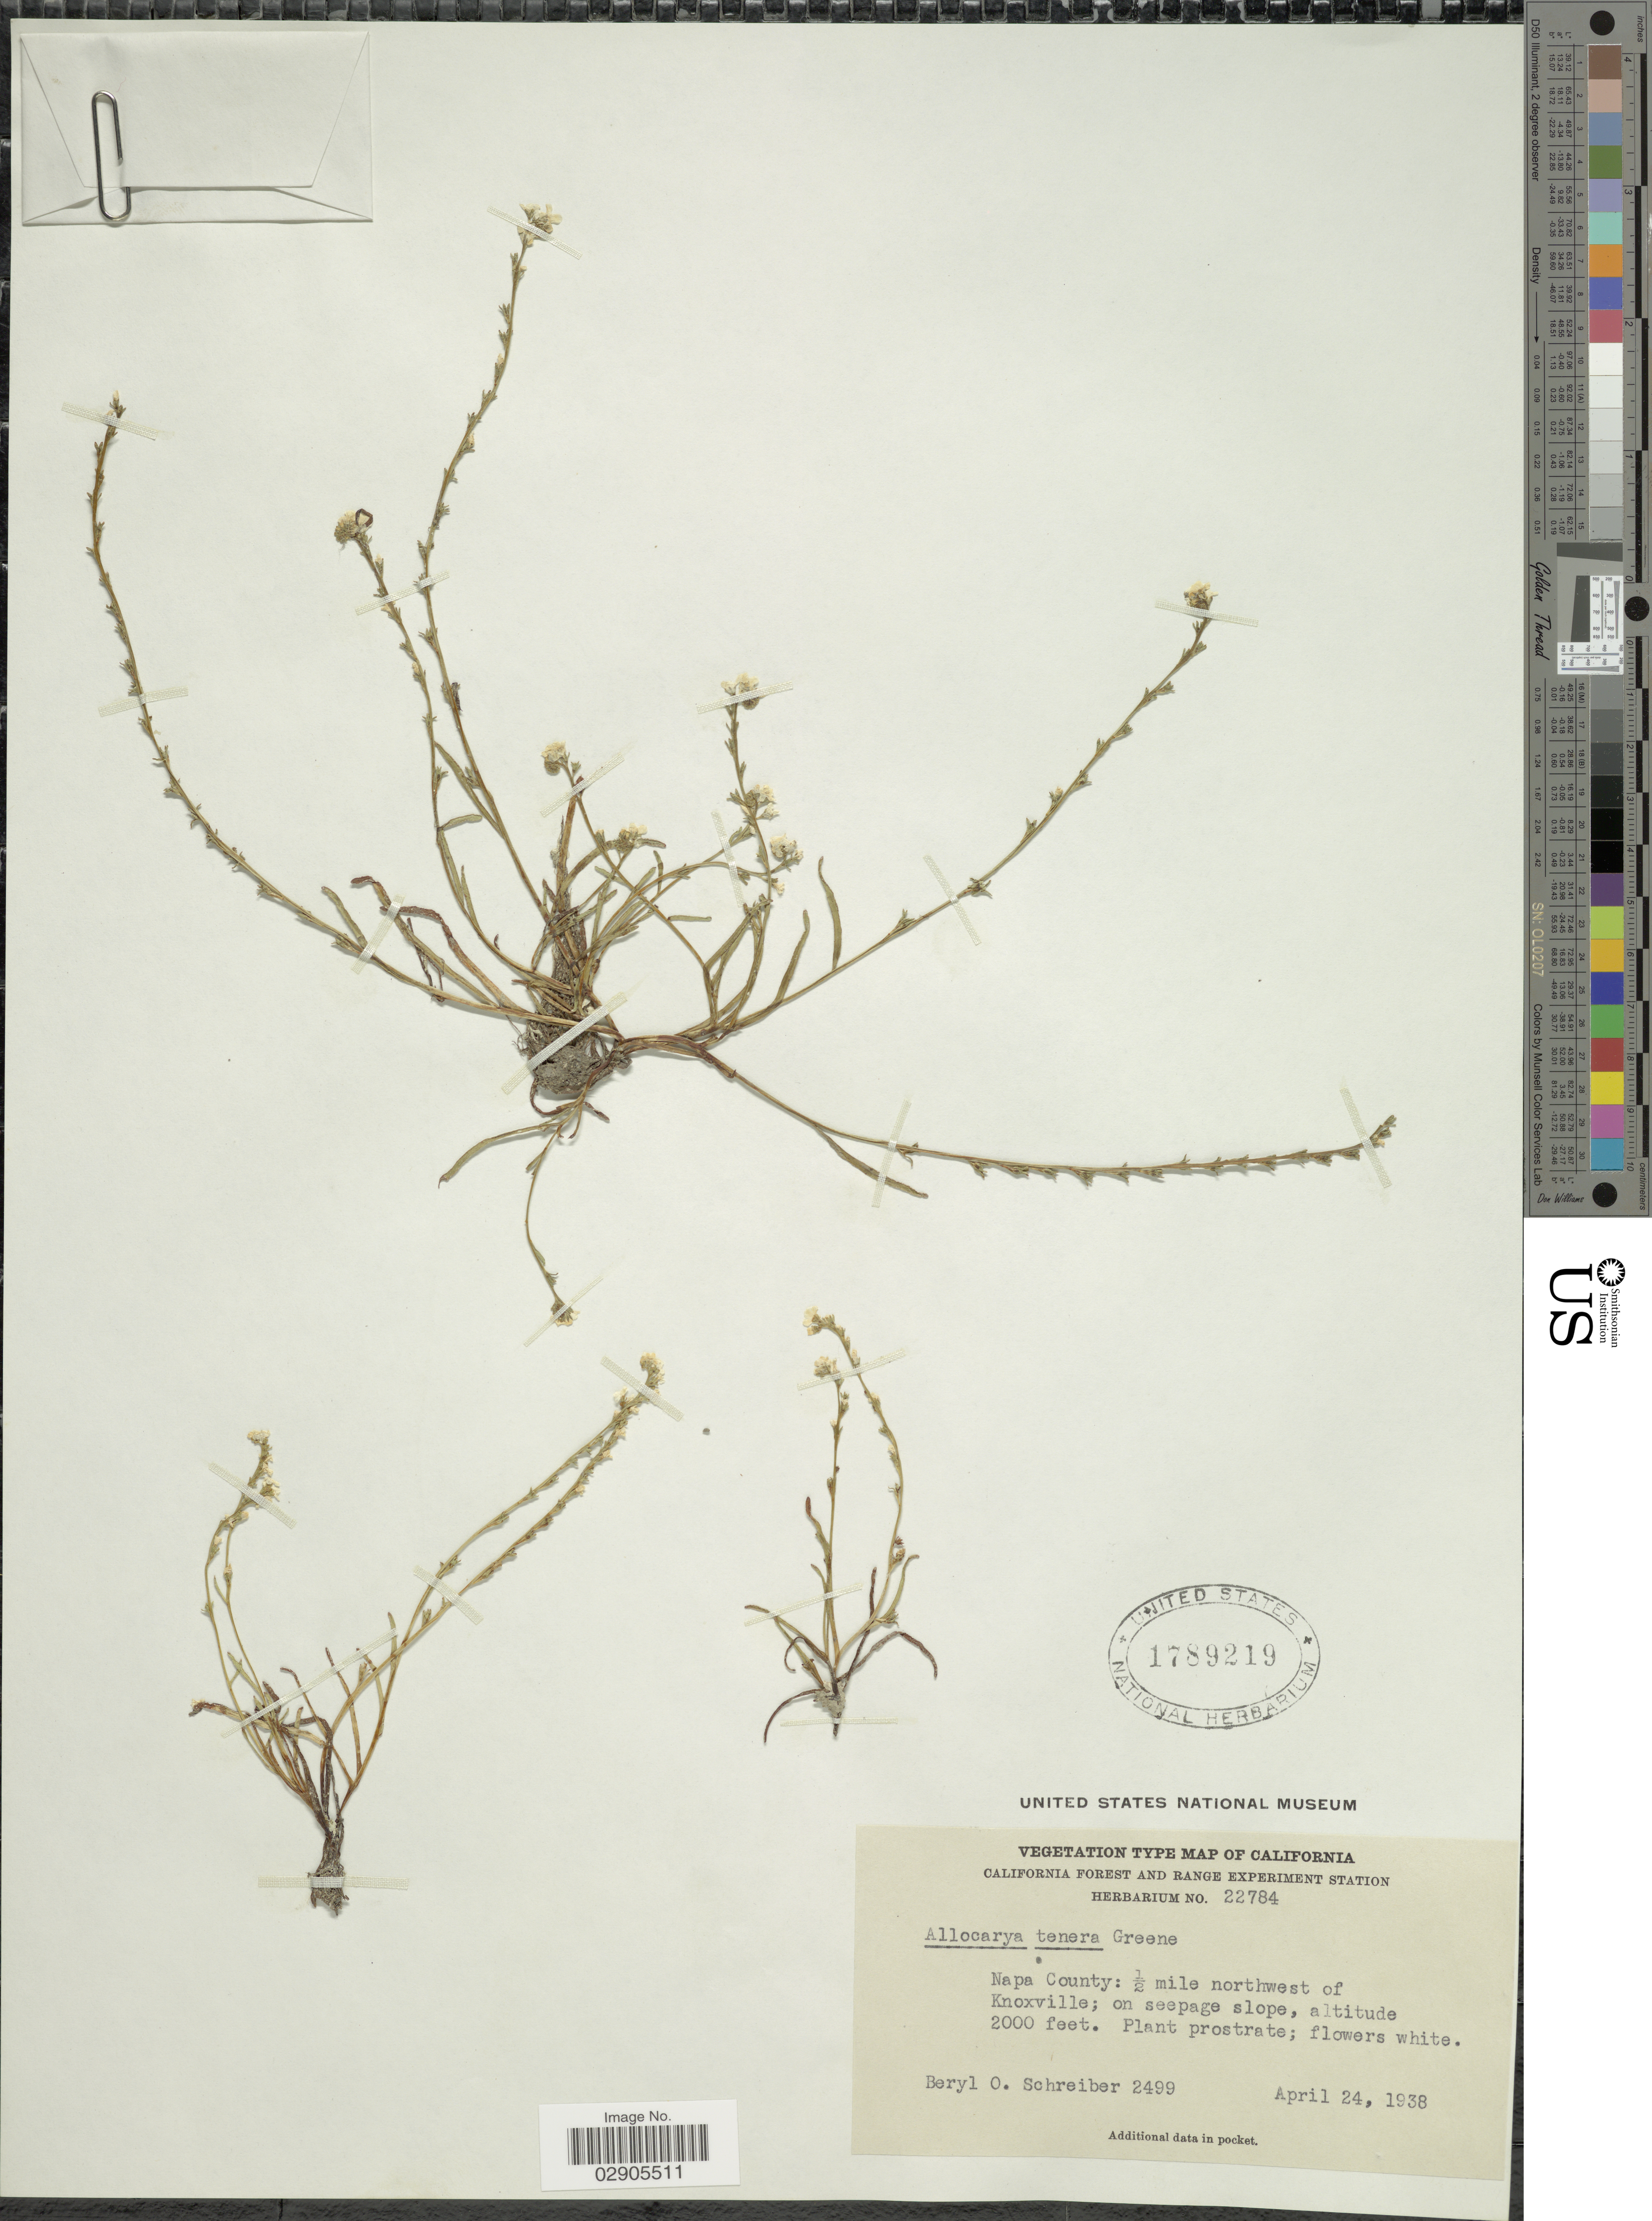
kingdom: Plantae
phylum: Tracheophyta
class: Magnoliopsida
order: Boraginales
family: Boraginaceae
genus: Allocarya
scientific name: Allocarya tenera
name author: Greene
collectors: B. O. Schreiber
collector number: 2499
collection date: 1938-04-24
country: United States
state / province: California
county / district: Napa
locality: California Forest and Range Experiment Station. Napa County: ½ mile northwest of Knoxville; on seepage slope.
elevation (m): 610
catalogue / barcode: US 1789219